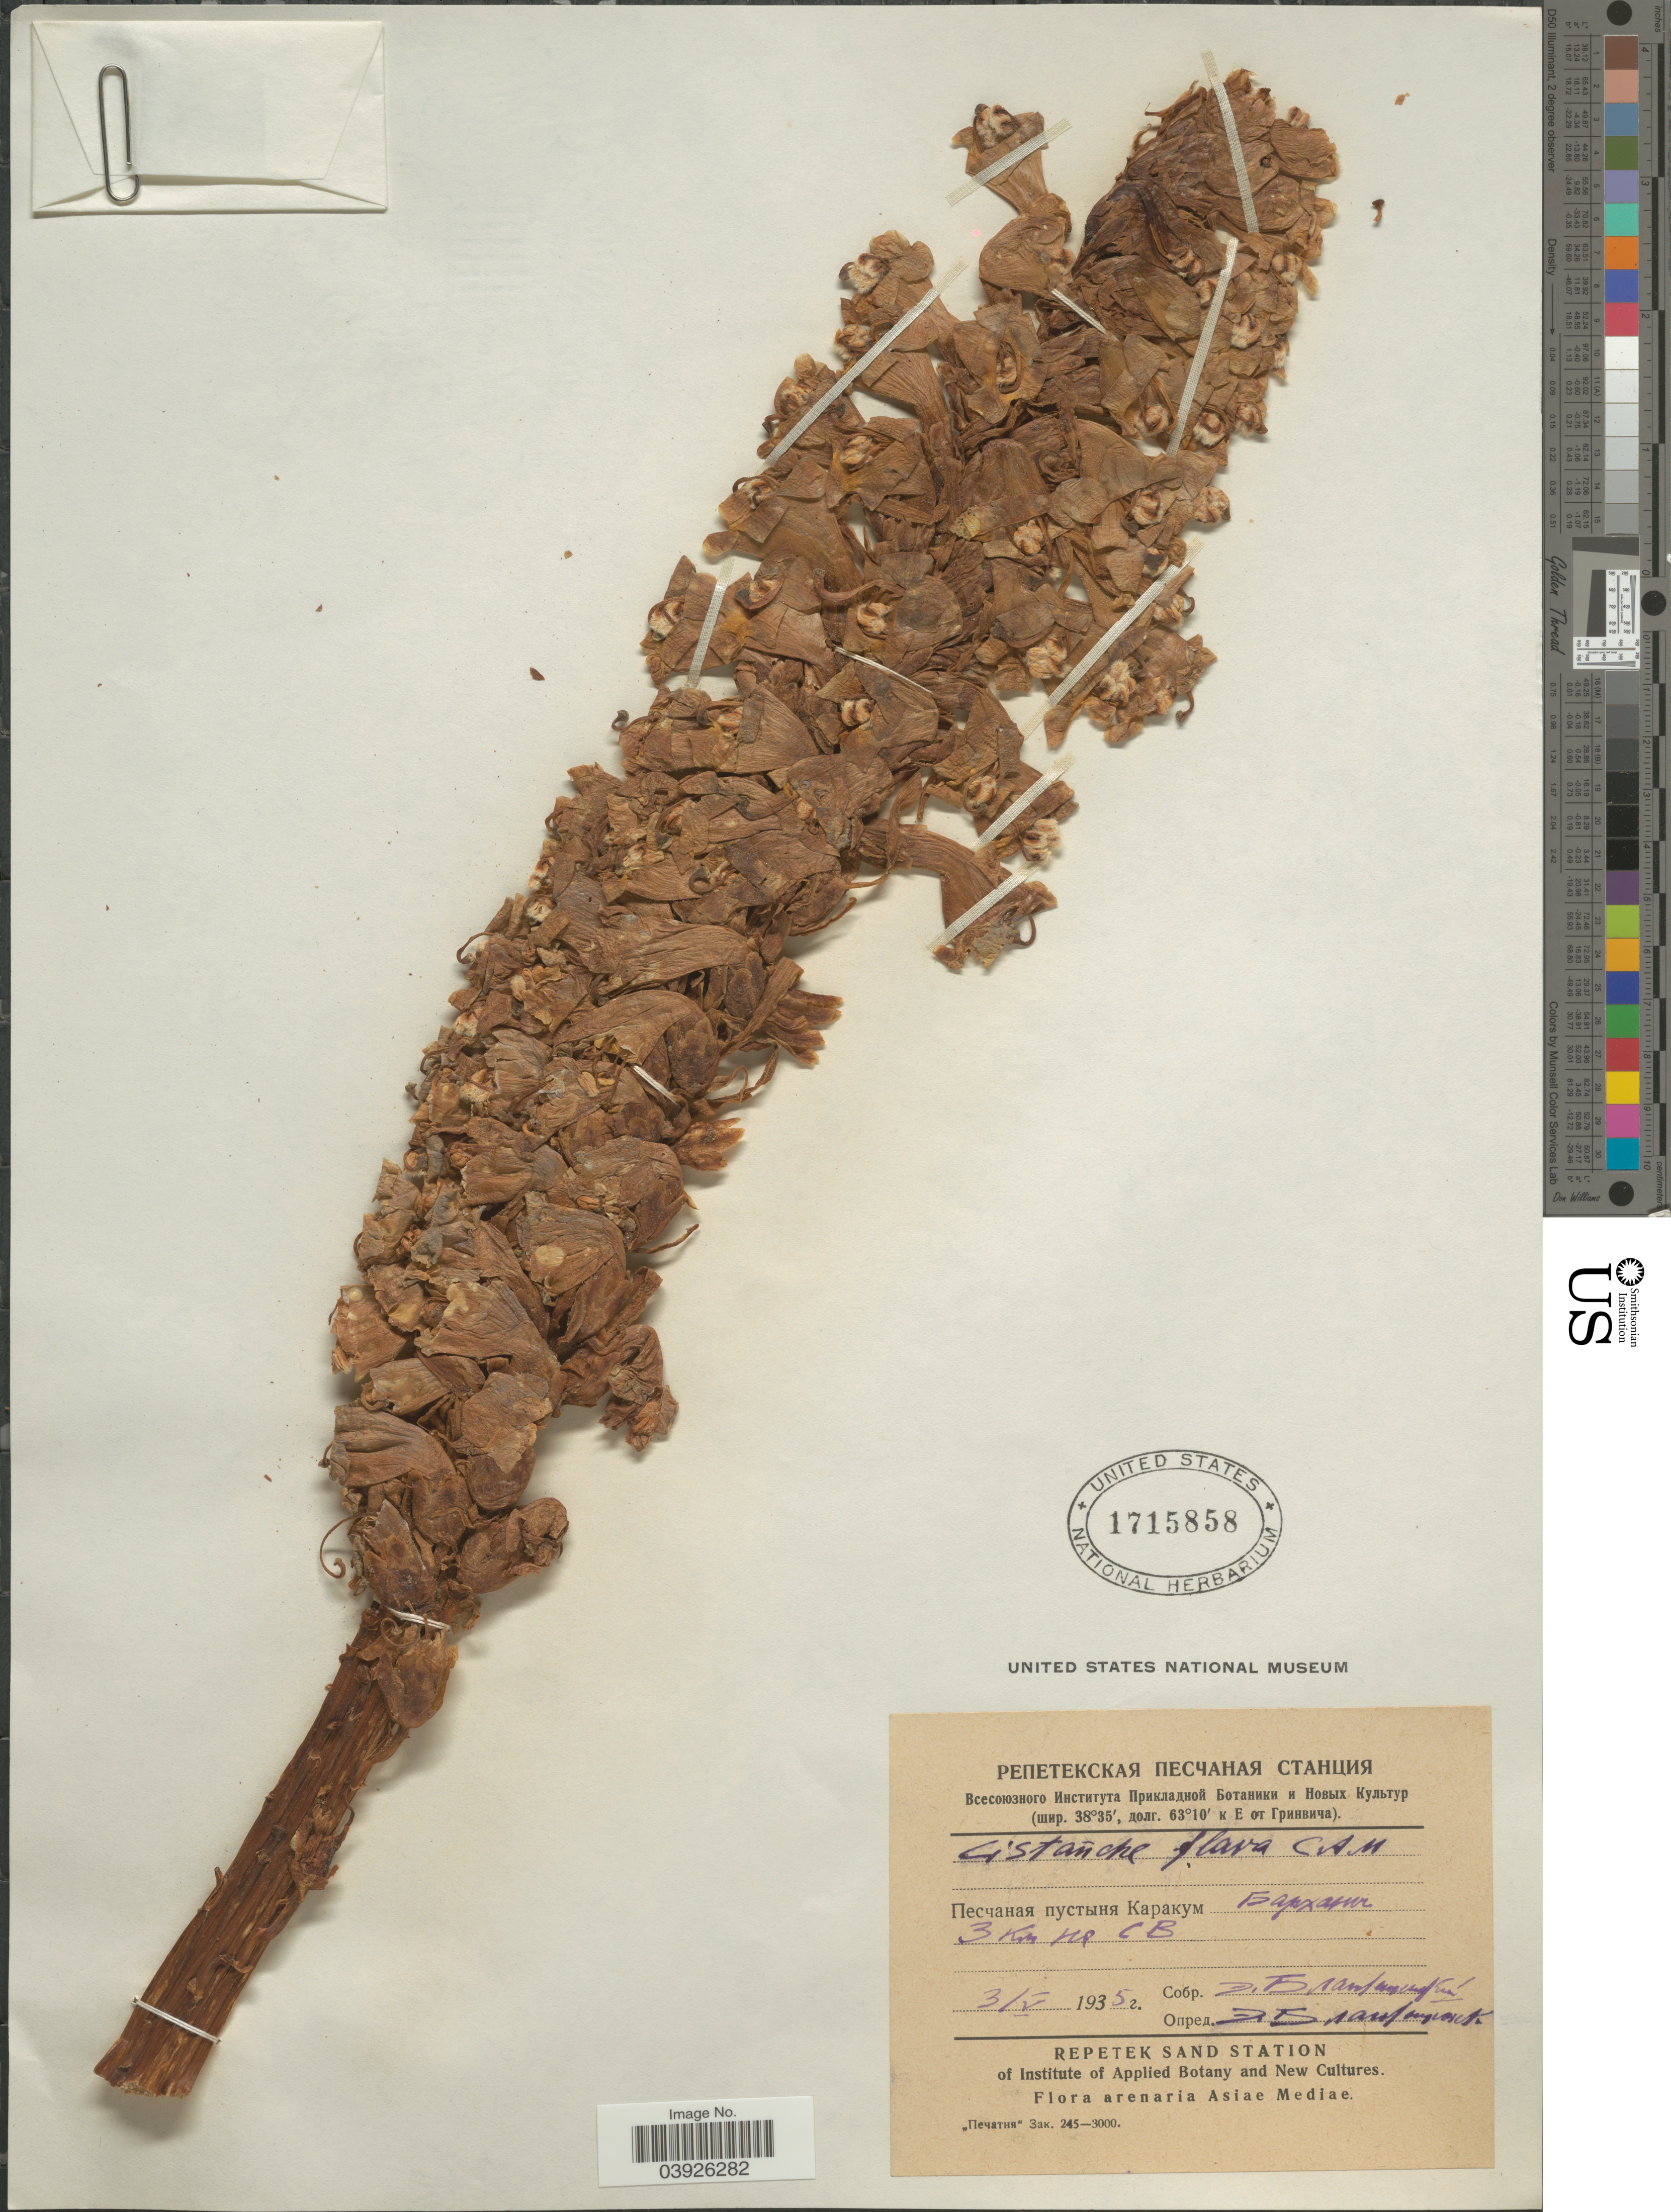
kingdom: Plantae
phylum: Tracheophyta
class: Magnoliopsida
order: Lamiales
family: Orobanchaceae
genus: Cistanche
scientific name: Cistanche flava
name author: (C.A. Mey.) Korsh.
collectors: E. Blagoveschenskiy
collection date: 1935-05-03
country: Turkmenistan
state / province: Lebap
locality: Karakum Desert, 3 km NE of Repetek Station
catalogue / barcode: US 1715858